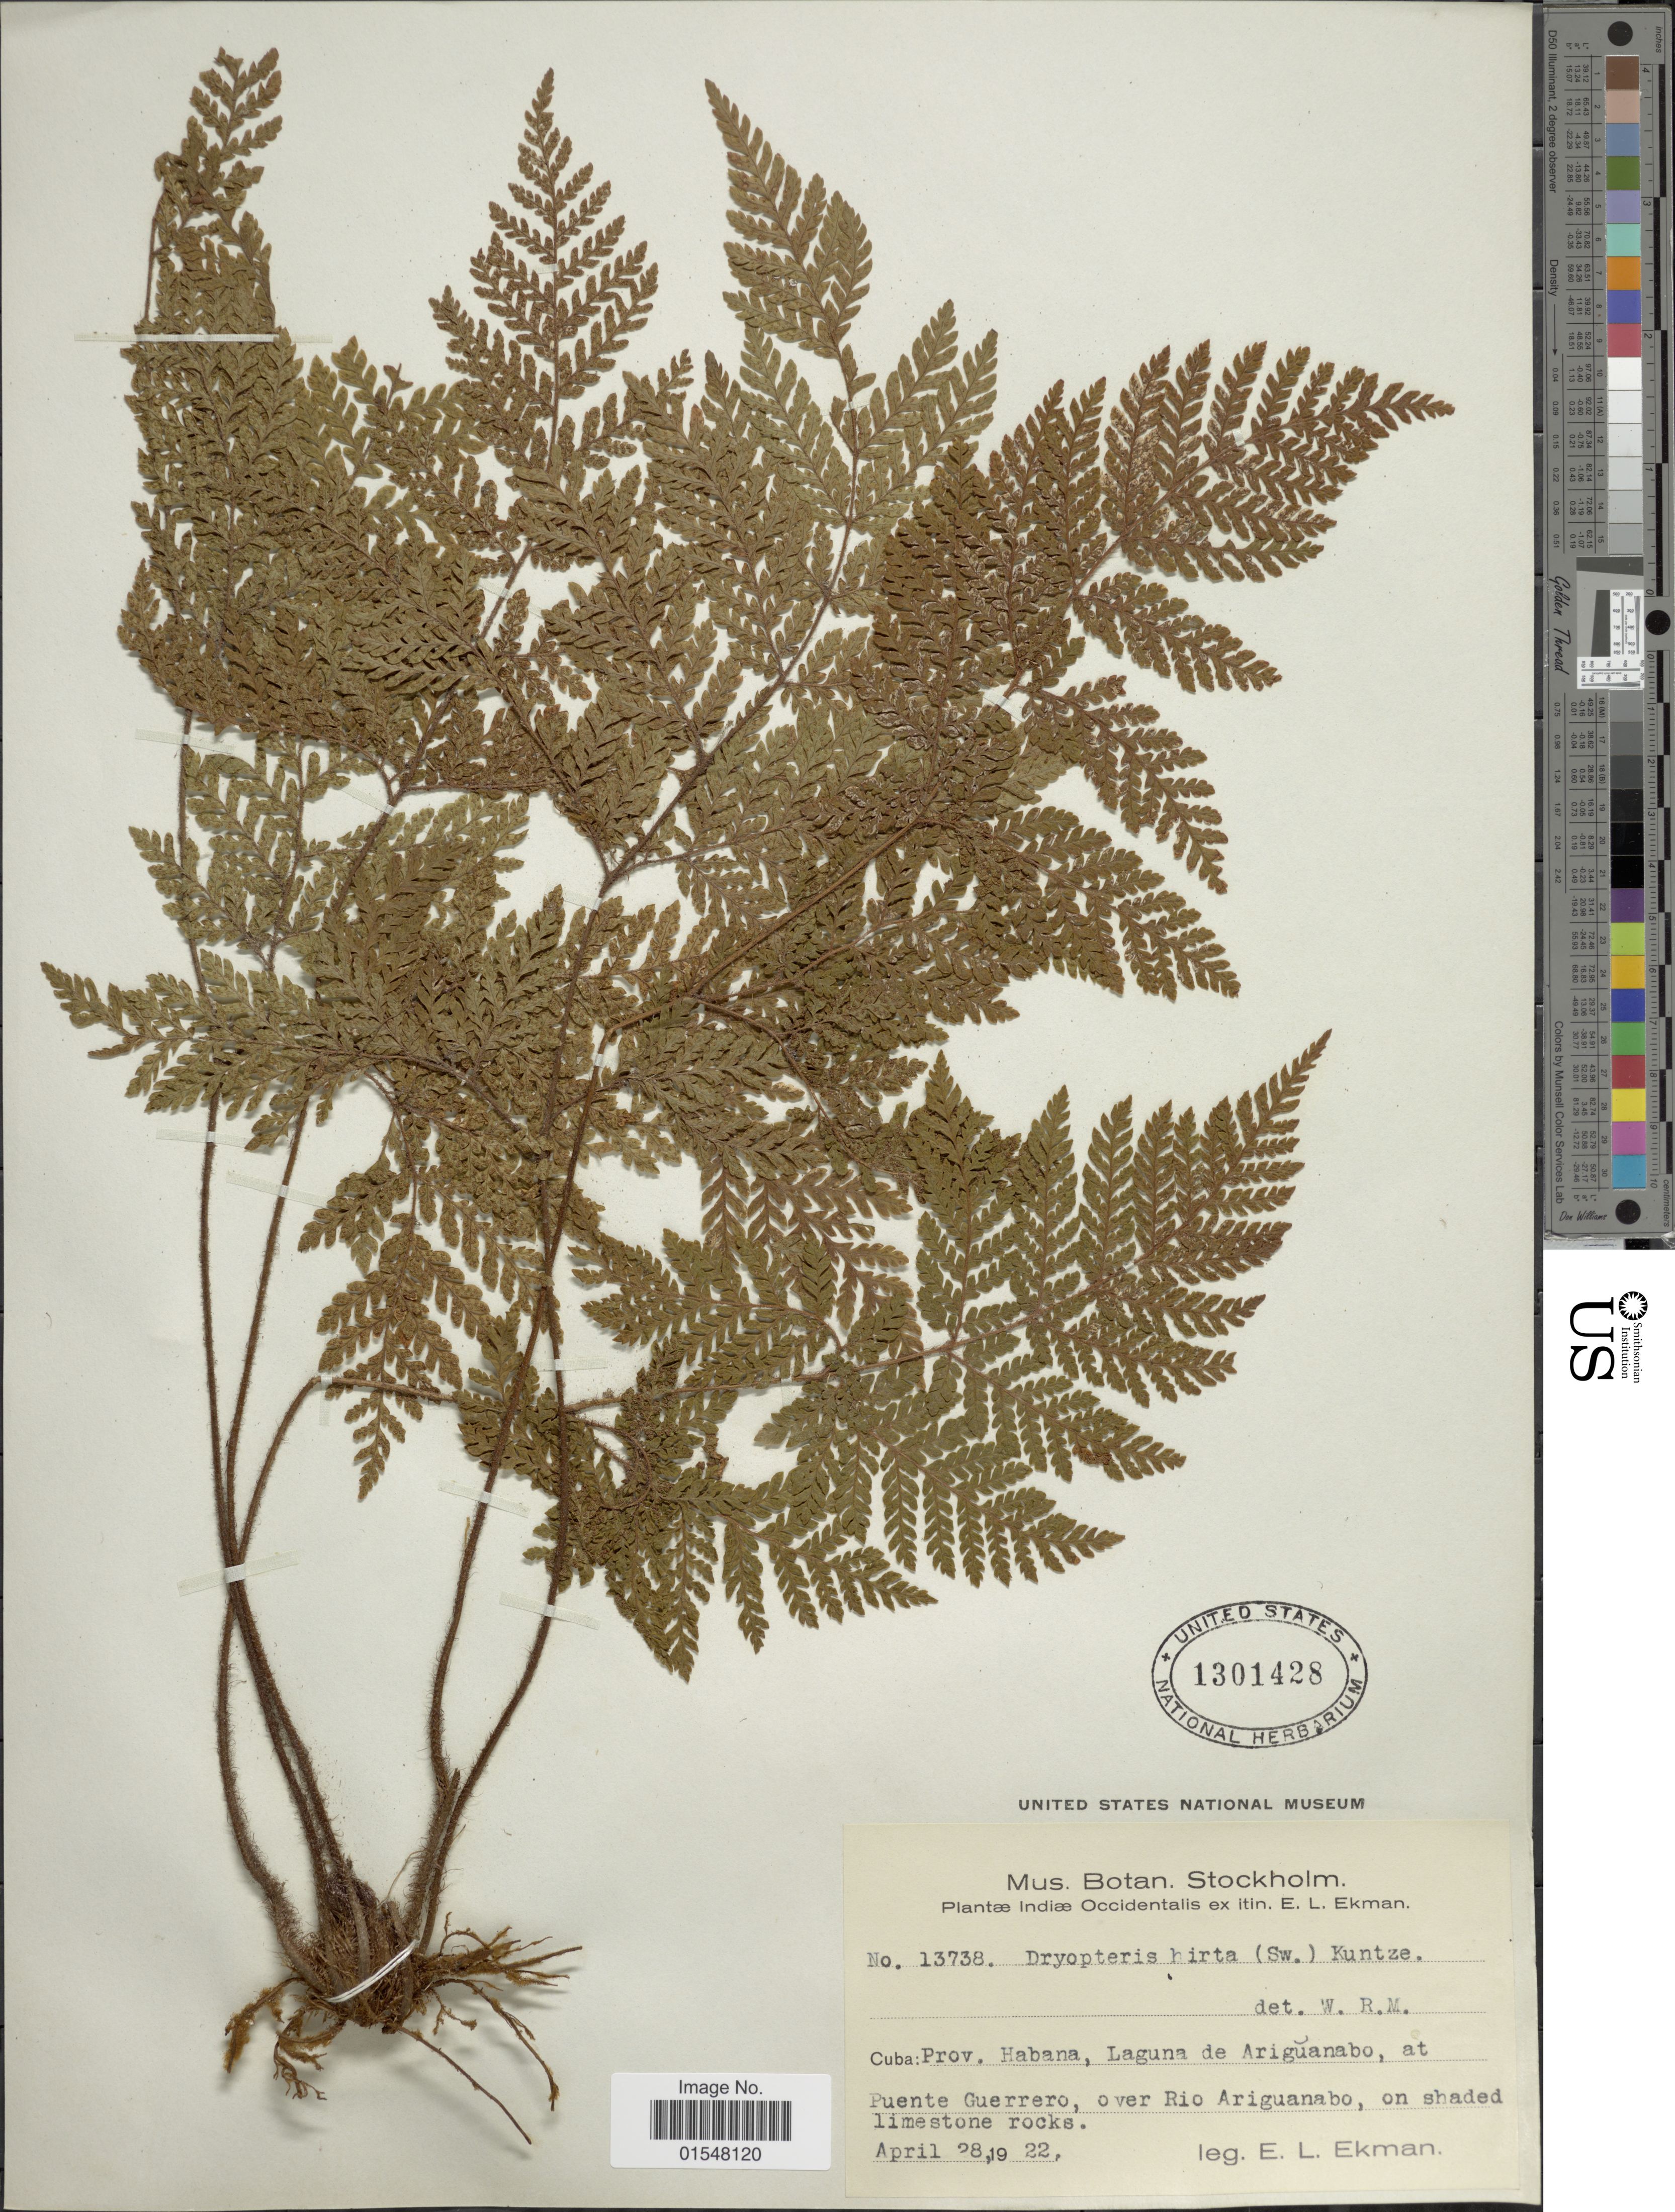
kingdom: Plantae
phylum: Tracheophyta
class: Polypodiopsida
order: Polypodiales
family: Dryopteridaceae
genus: Ctenitis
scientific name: Ctenitis hirta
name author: (Sw.) Ching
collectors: E. L. Ekman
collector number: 13738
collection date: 1922-04-28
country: Cuba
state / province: La Habana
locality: Laguna de Ariguanabo at Puente Guerrero, over Rio Aruguanabo, on shaded limestone rocks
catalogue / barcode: US 1301428